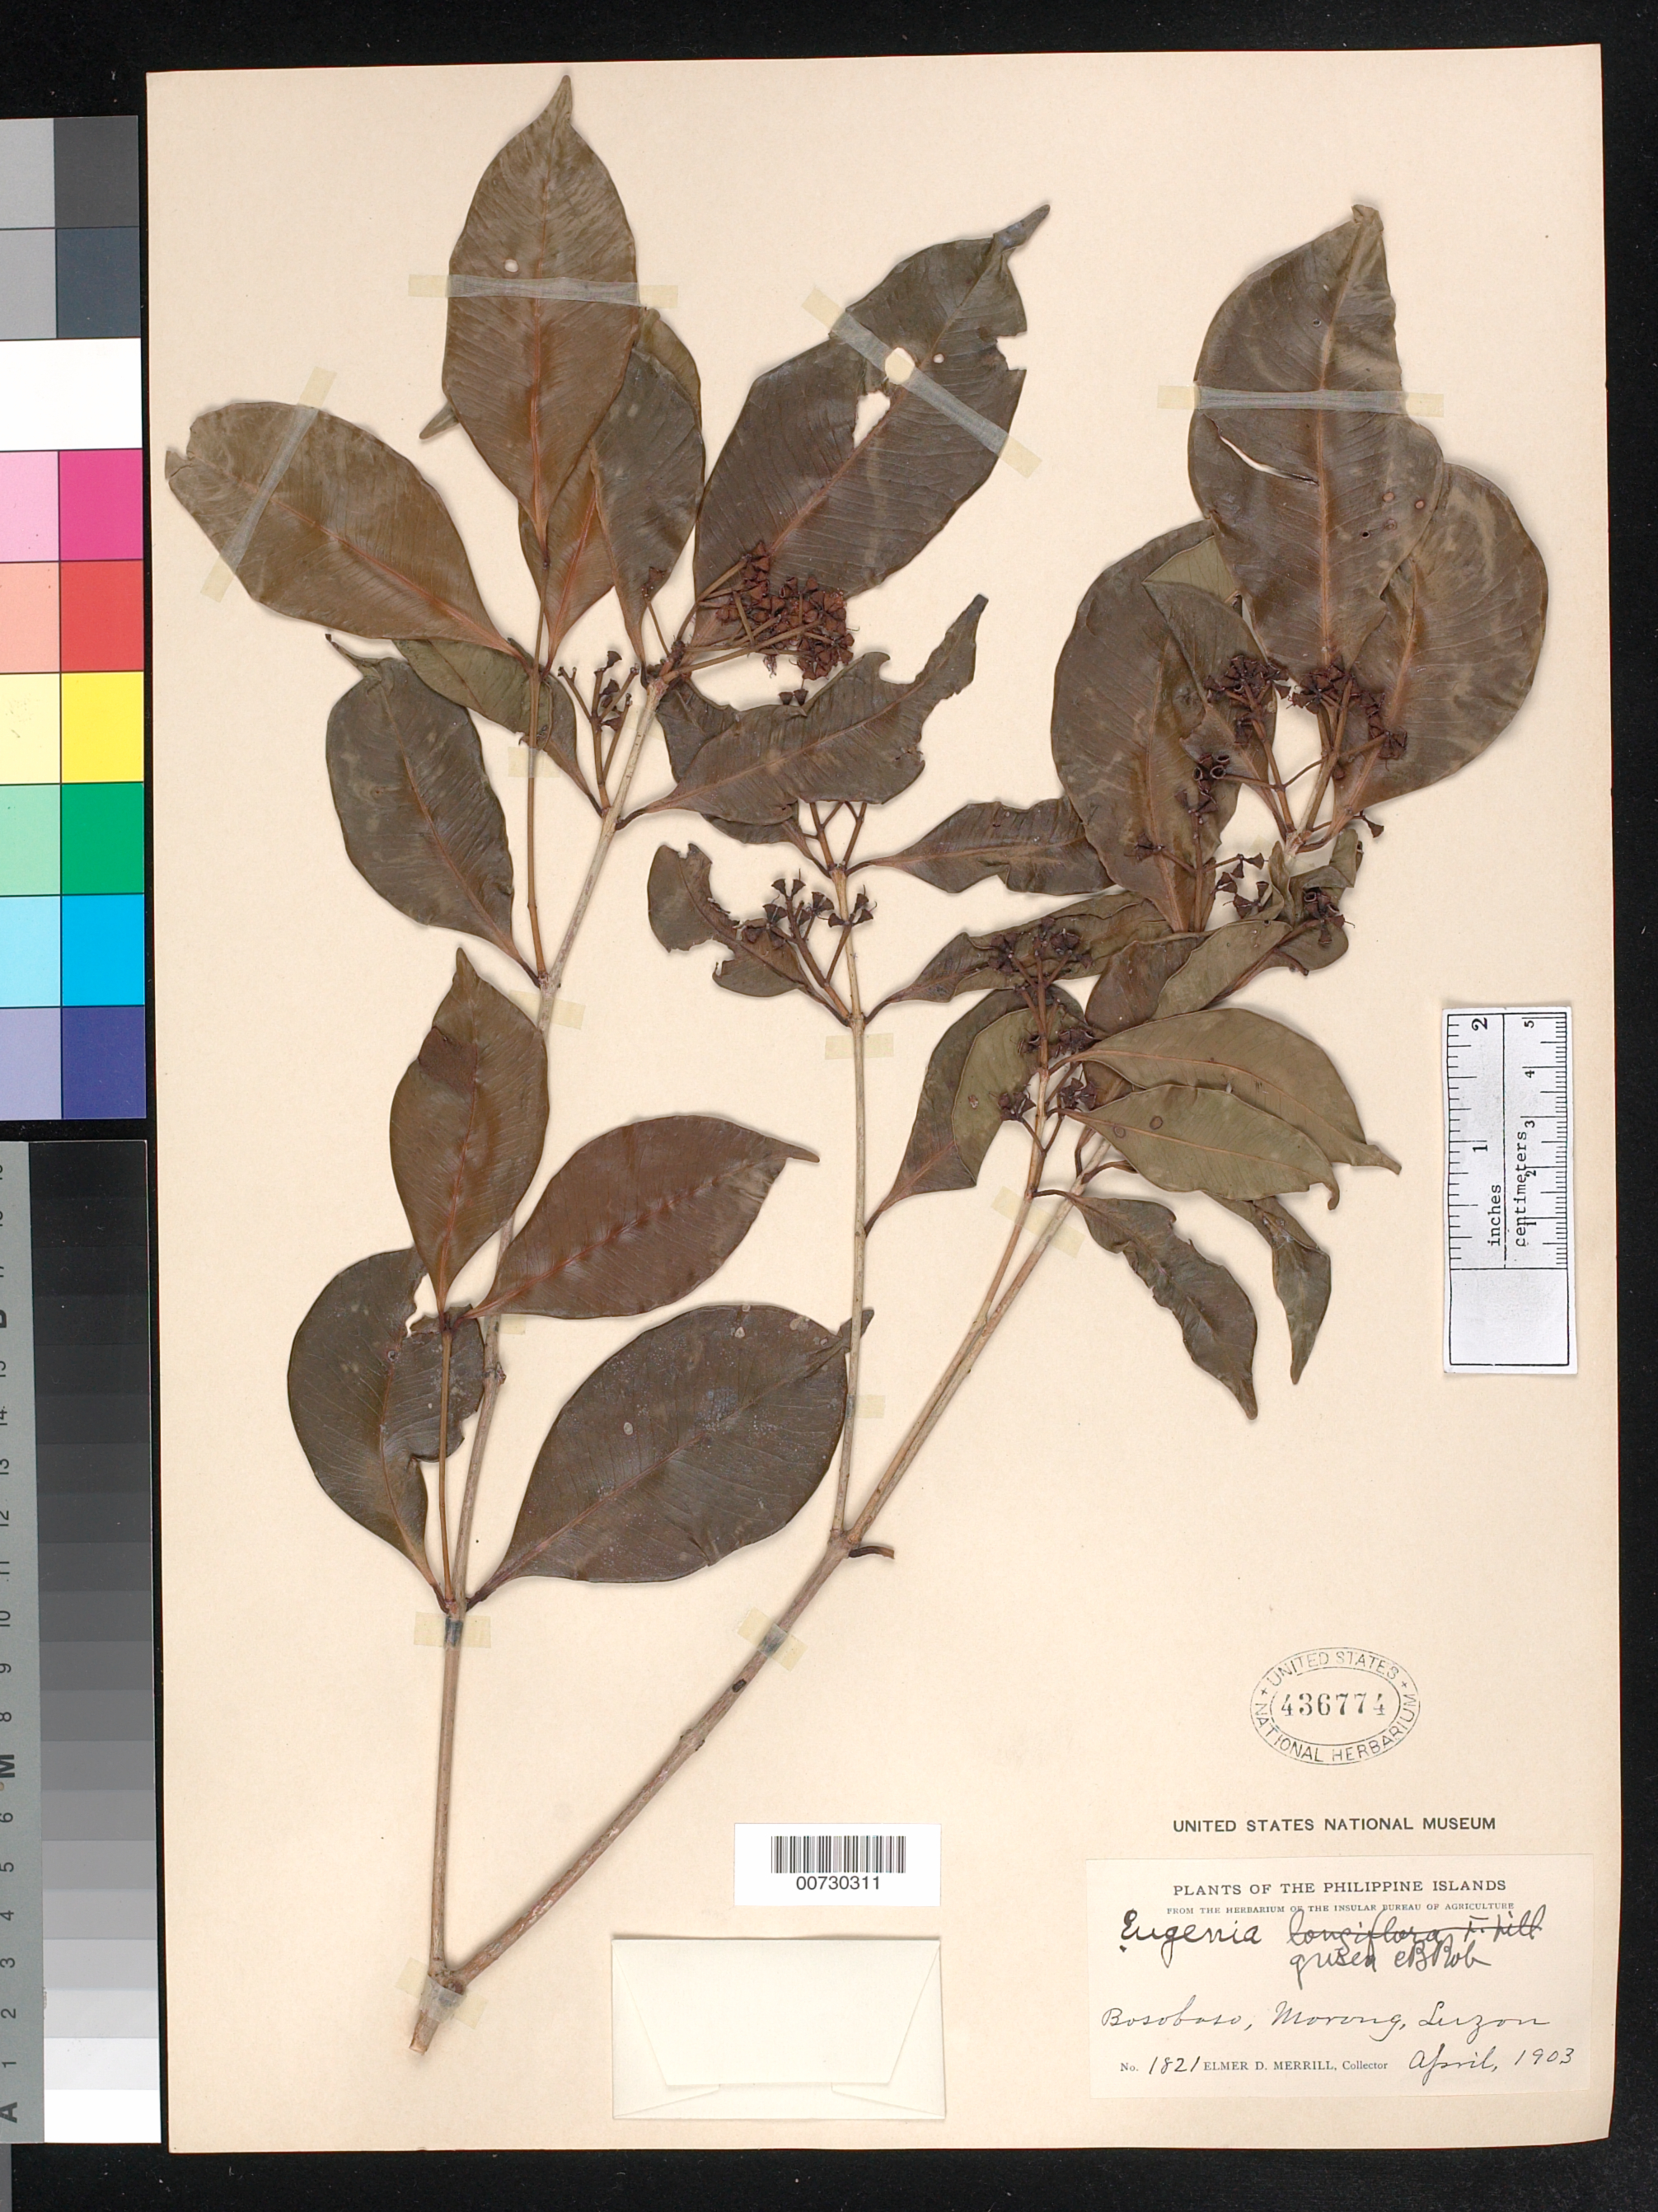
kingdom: Plantae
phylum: Tracheophyta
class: Magnoliopsida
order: Myrtales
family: Myrtaceae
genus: Syzygium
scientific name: Syzygium griseum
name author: (C.B. Rob.) Airy Shaw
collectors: E. D. Merrill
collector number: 1821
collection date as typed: Apr 1903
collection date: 1903-04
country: Philippines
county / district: Luzon Island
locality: Bosobaso, Morrong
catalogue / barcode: US 436774